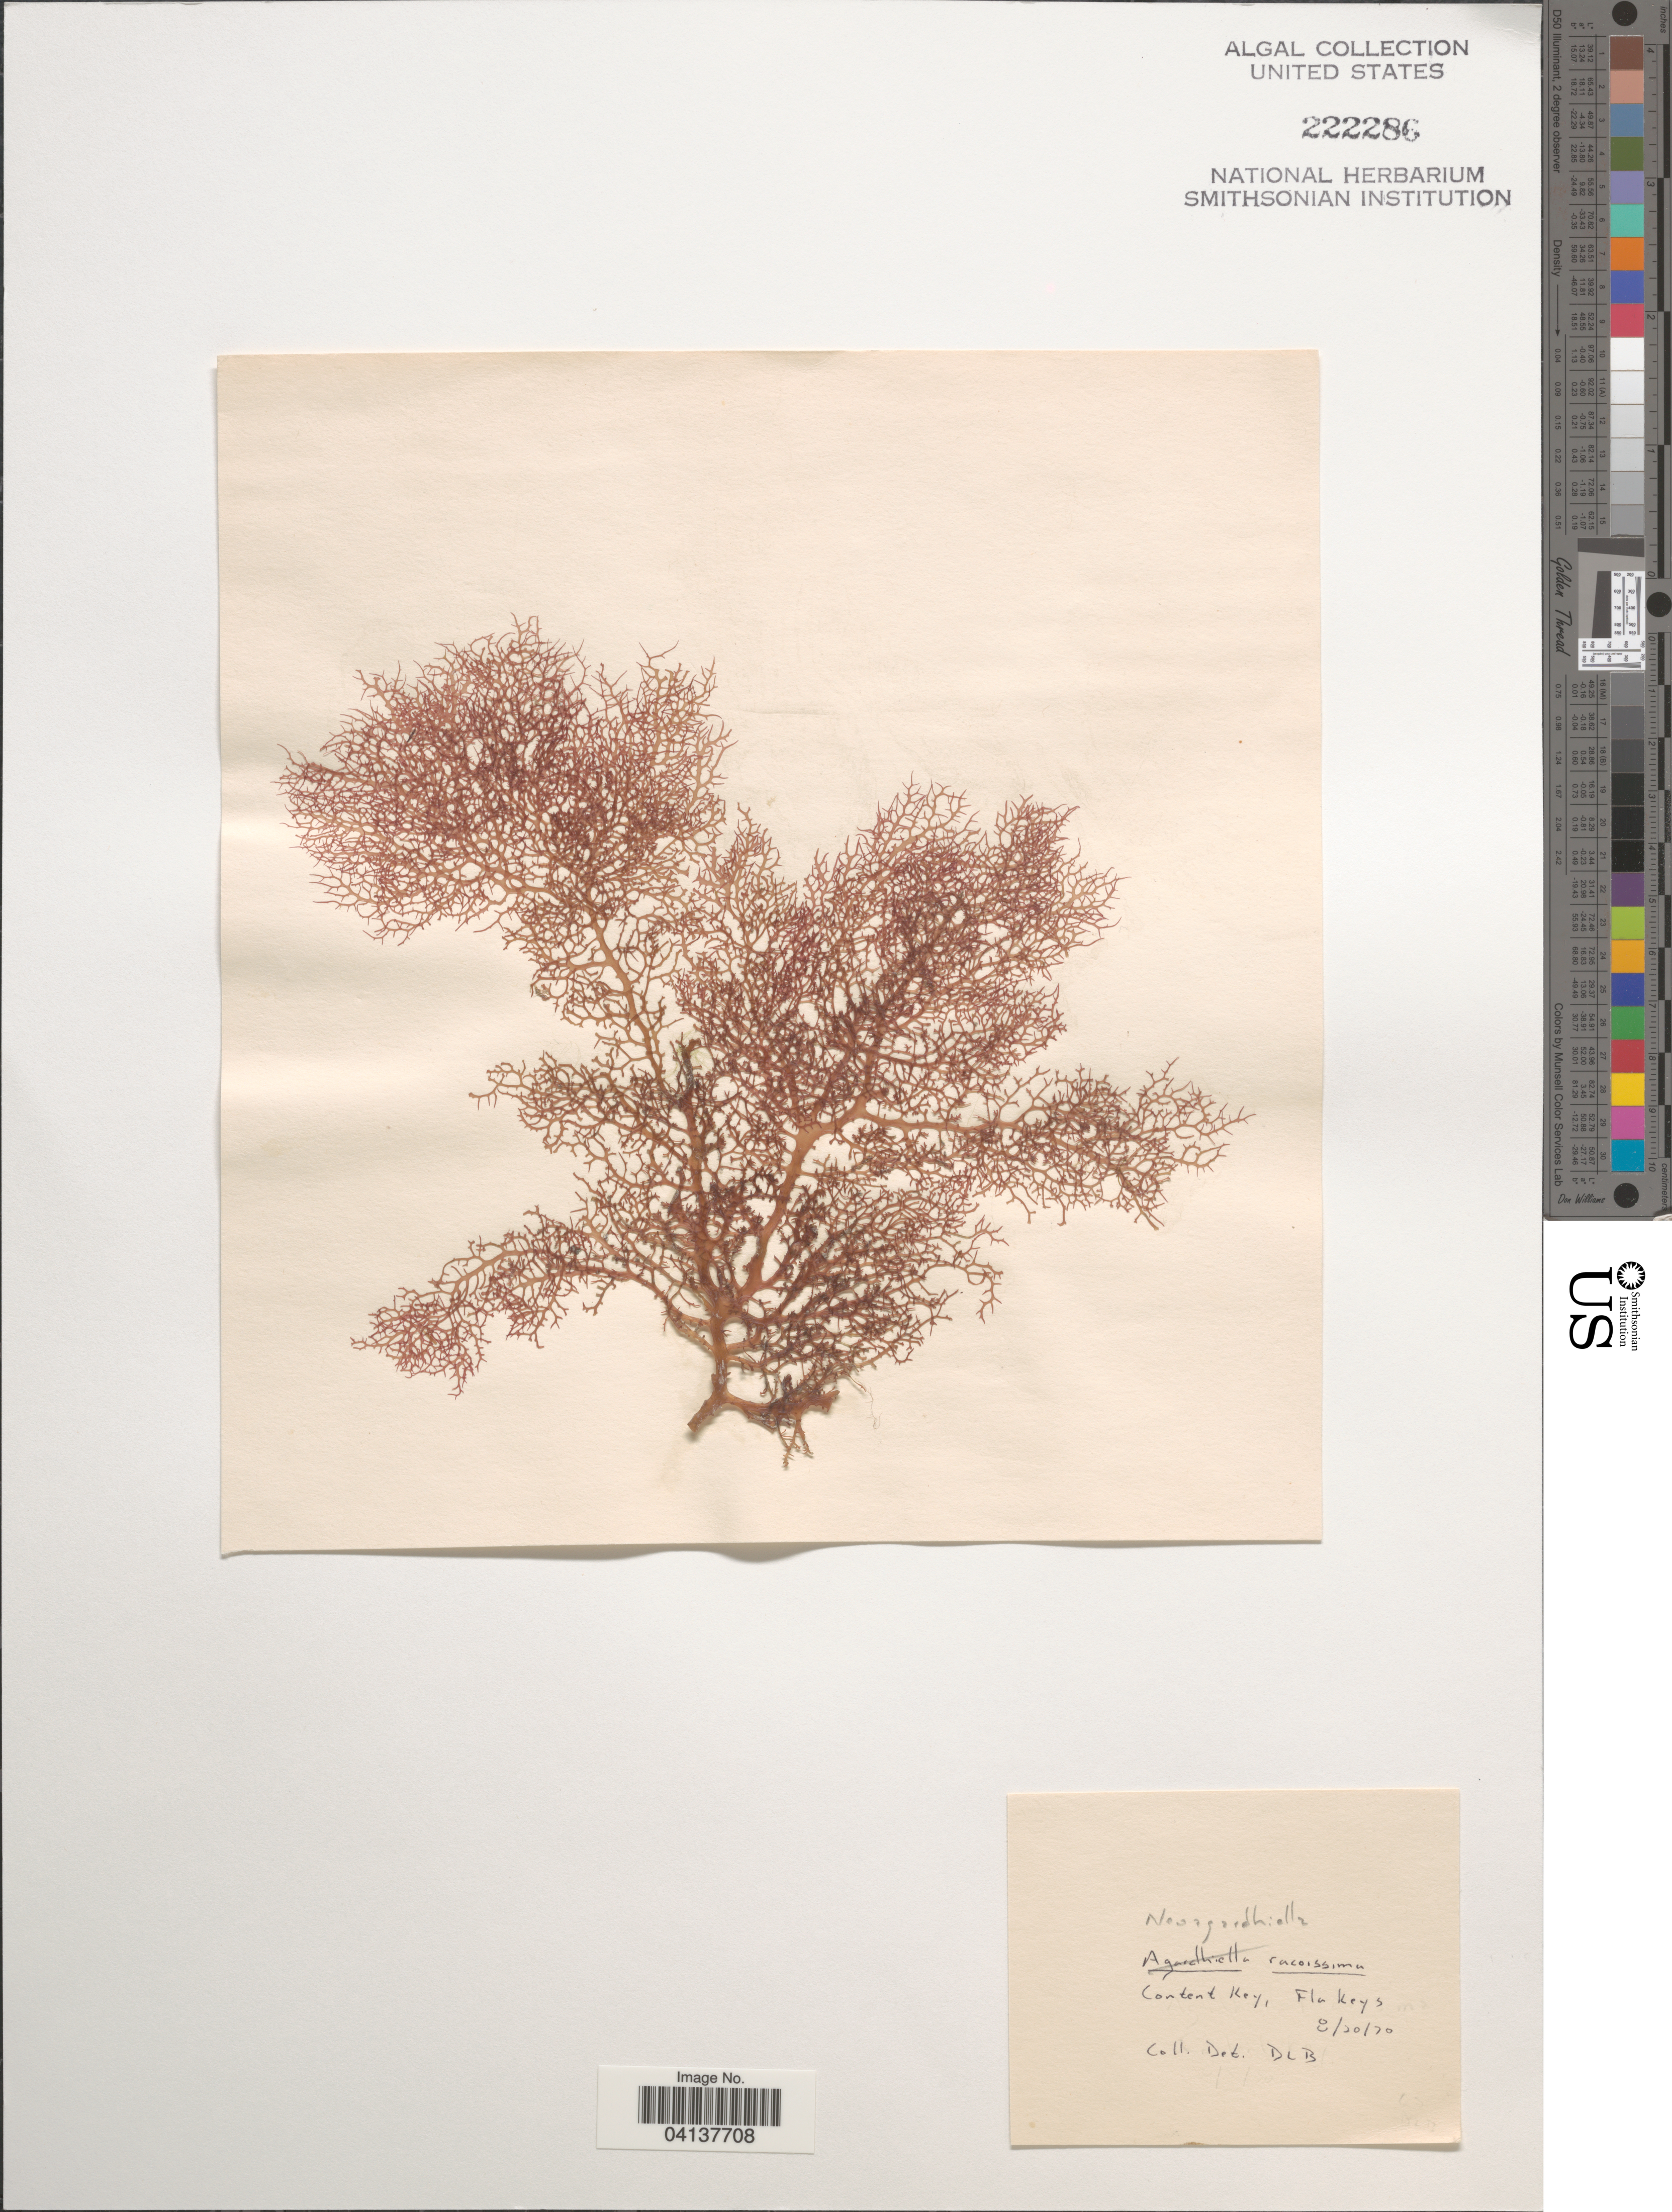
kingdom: Plantae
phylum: Rhodophyta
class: Florideophyceae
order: Gigartinales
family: Solieriaceae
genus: Agardhiella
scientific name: Agardhiella ramosissima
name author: (Harv.) Kylin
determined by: Algae name updating Project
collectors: D. L. B.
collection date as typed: Transcribed d/m/y: 20/8/70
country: United States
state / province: Florida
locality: Content Key, Fla Keys.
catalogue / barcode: US 222286